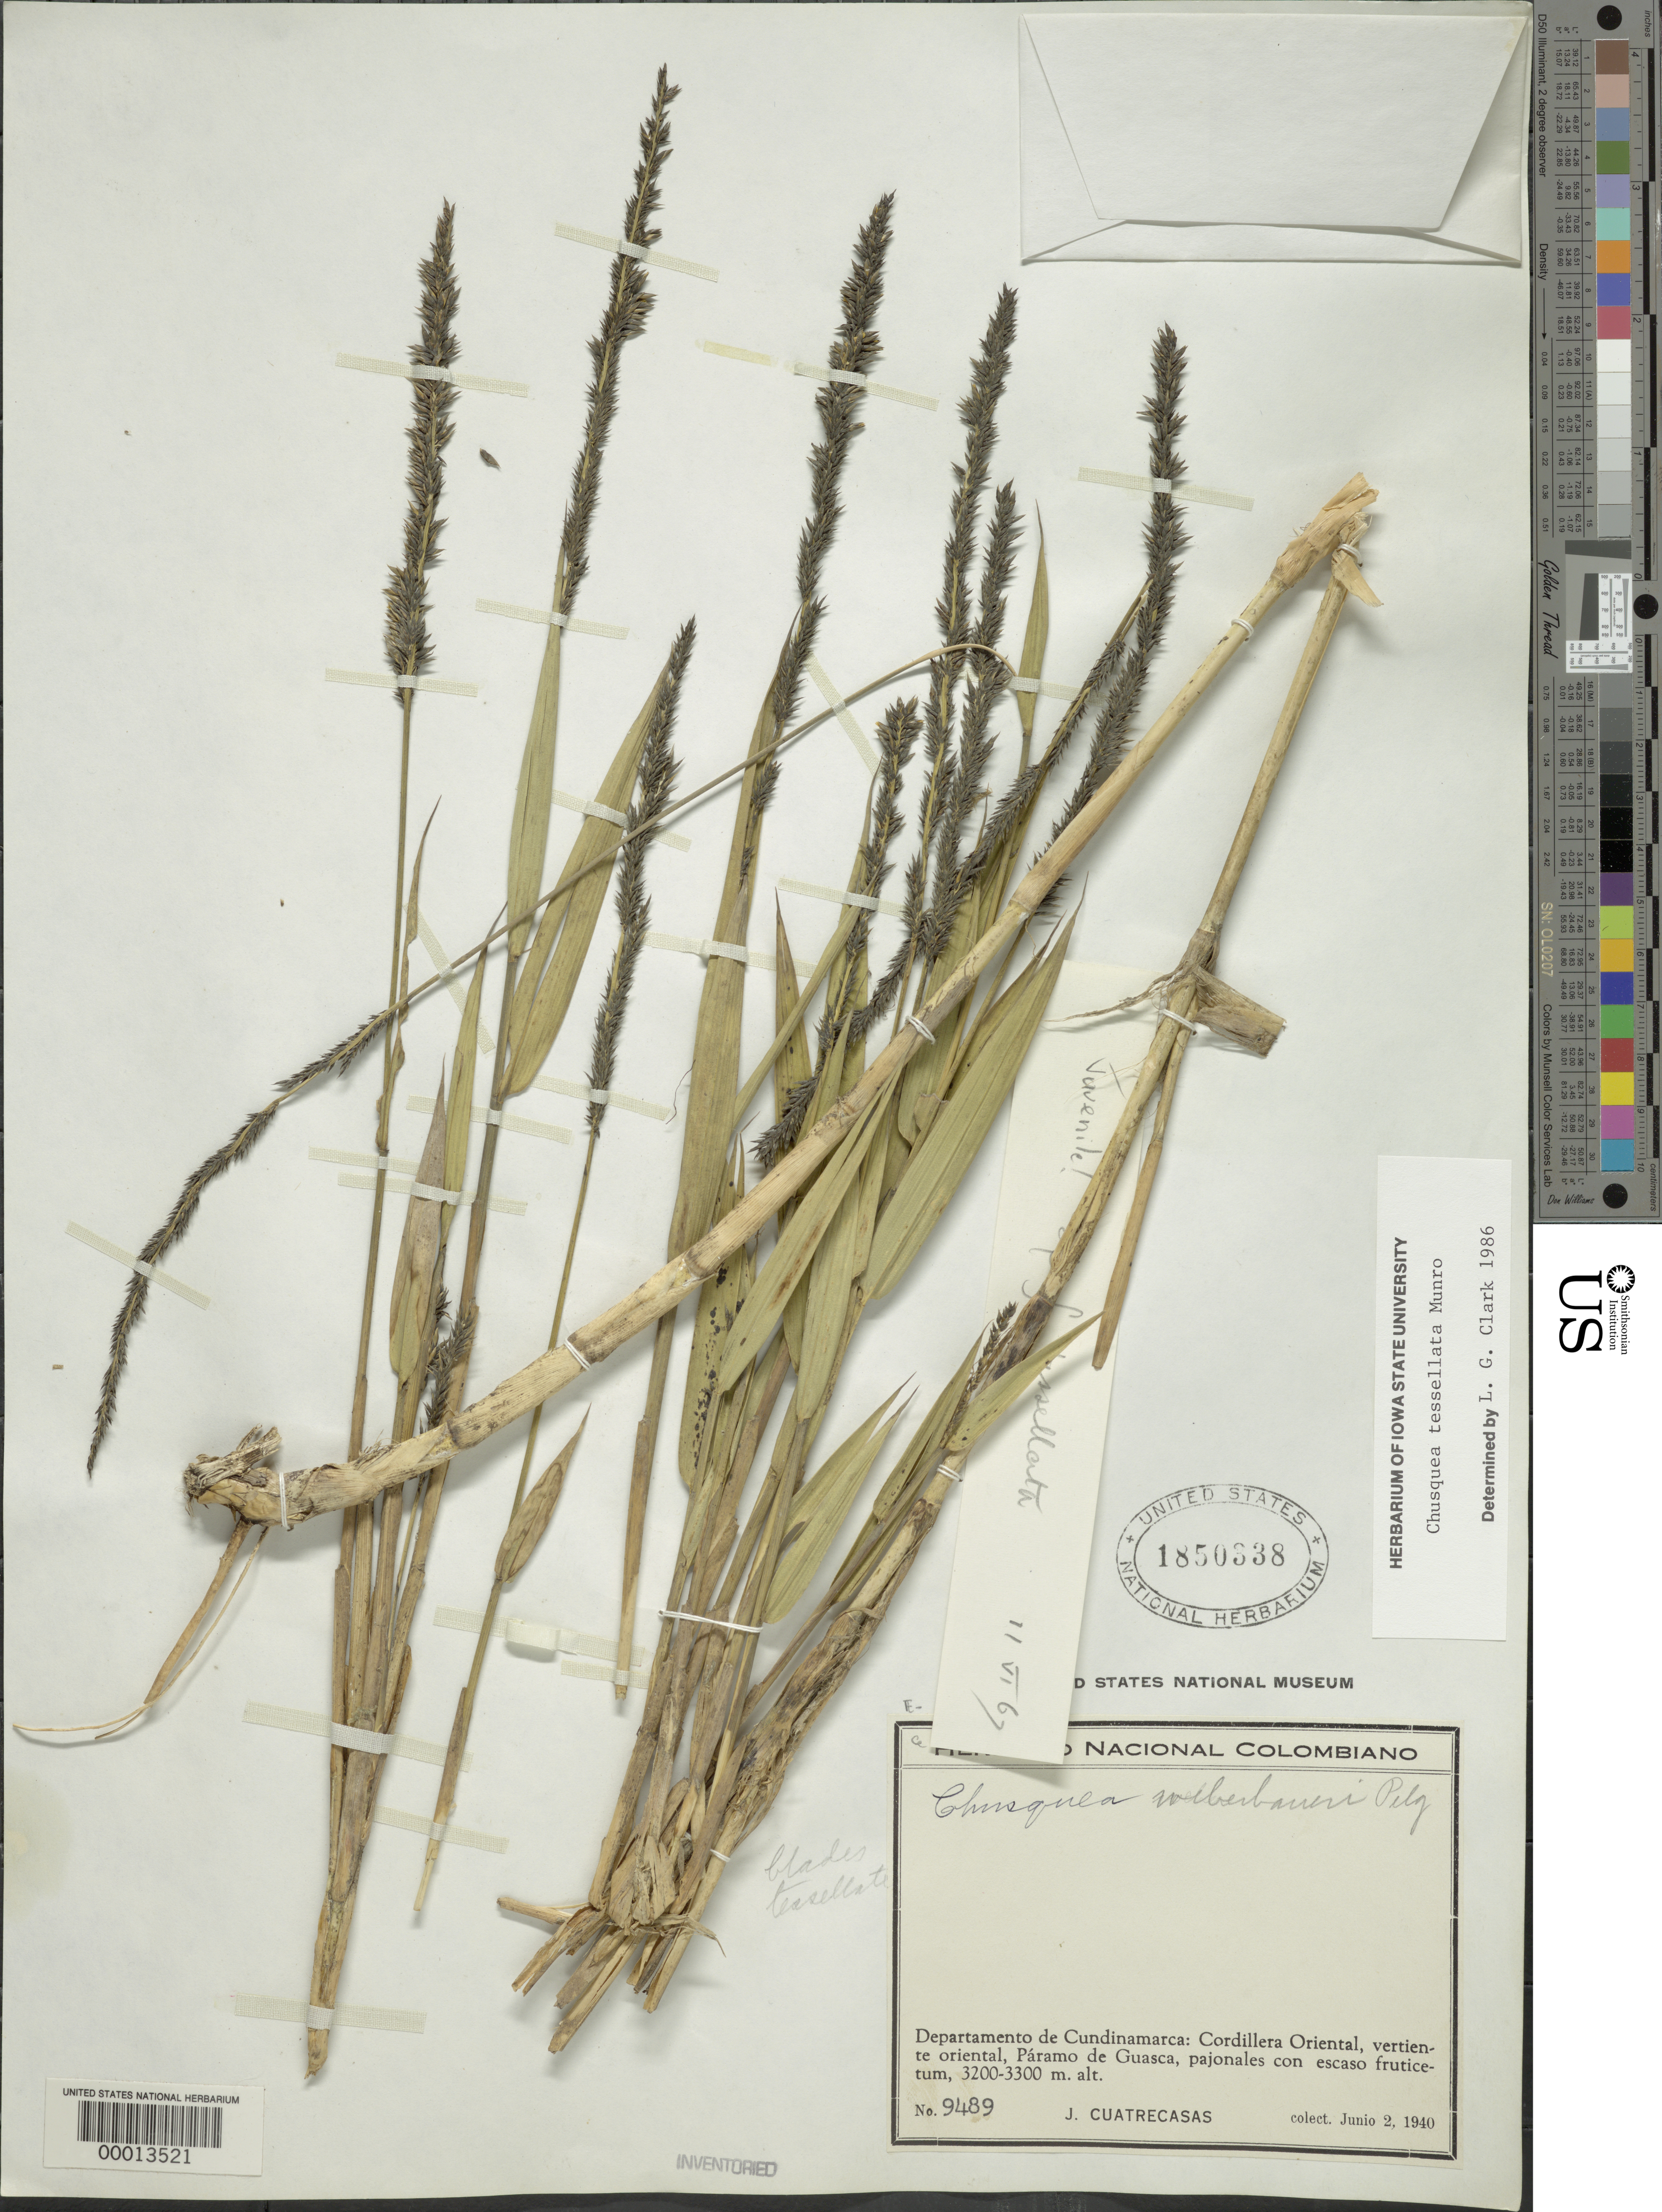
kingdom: Plantae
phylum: Tracheophyta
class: Liliopsida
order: Poales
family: Poaceae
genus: Chusquea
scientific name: Chusquea tessellata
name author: Munro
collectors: J. Cuatrecasas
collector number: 9489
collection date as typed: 02 Jun 1940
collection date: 1940-06-02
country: Colombia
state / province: Cundinamarca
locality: Paramo de Guasca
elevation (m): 3200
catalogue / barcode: US 1850338